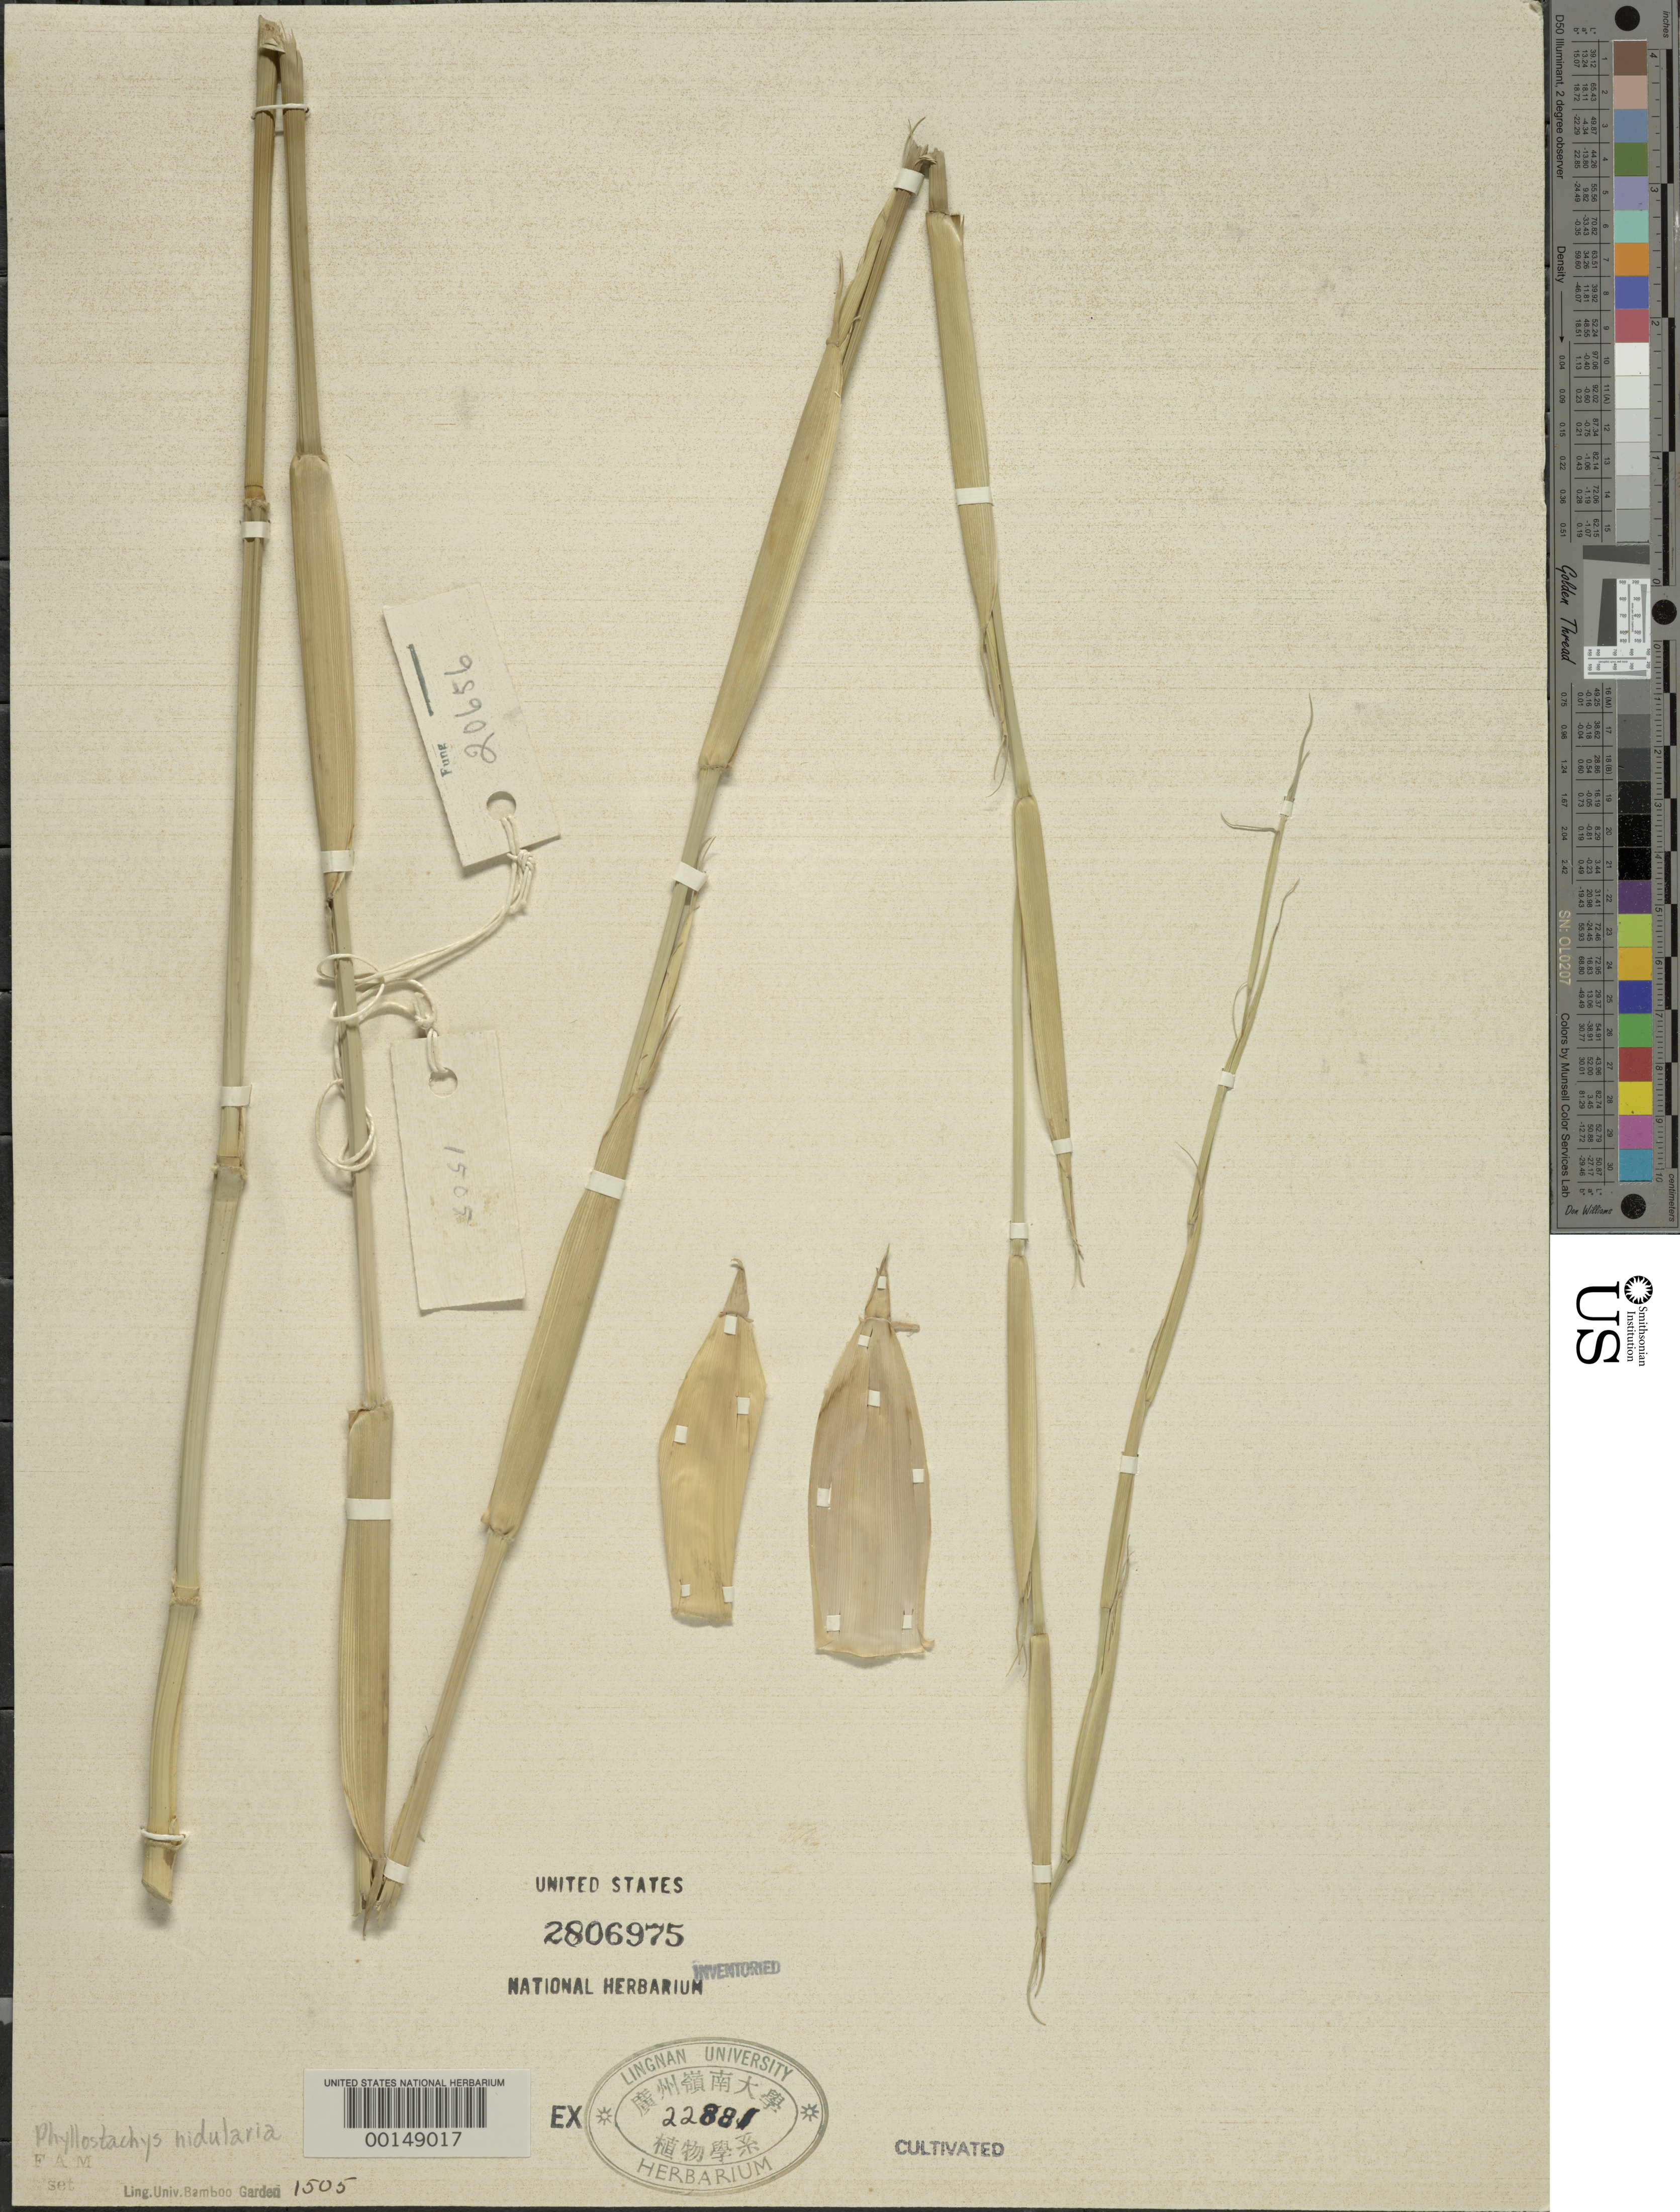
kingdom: Plantae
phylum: Tracheophyta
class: Liliopsida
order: Poales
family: Poaceae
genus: Phyllostachys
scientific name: Phyllostachys nidularia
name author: Munro ex Fenzi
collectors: H. L. Fung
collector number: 20656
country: China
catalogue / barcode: US 2806975